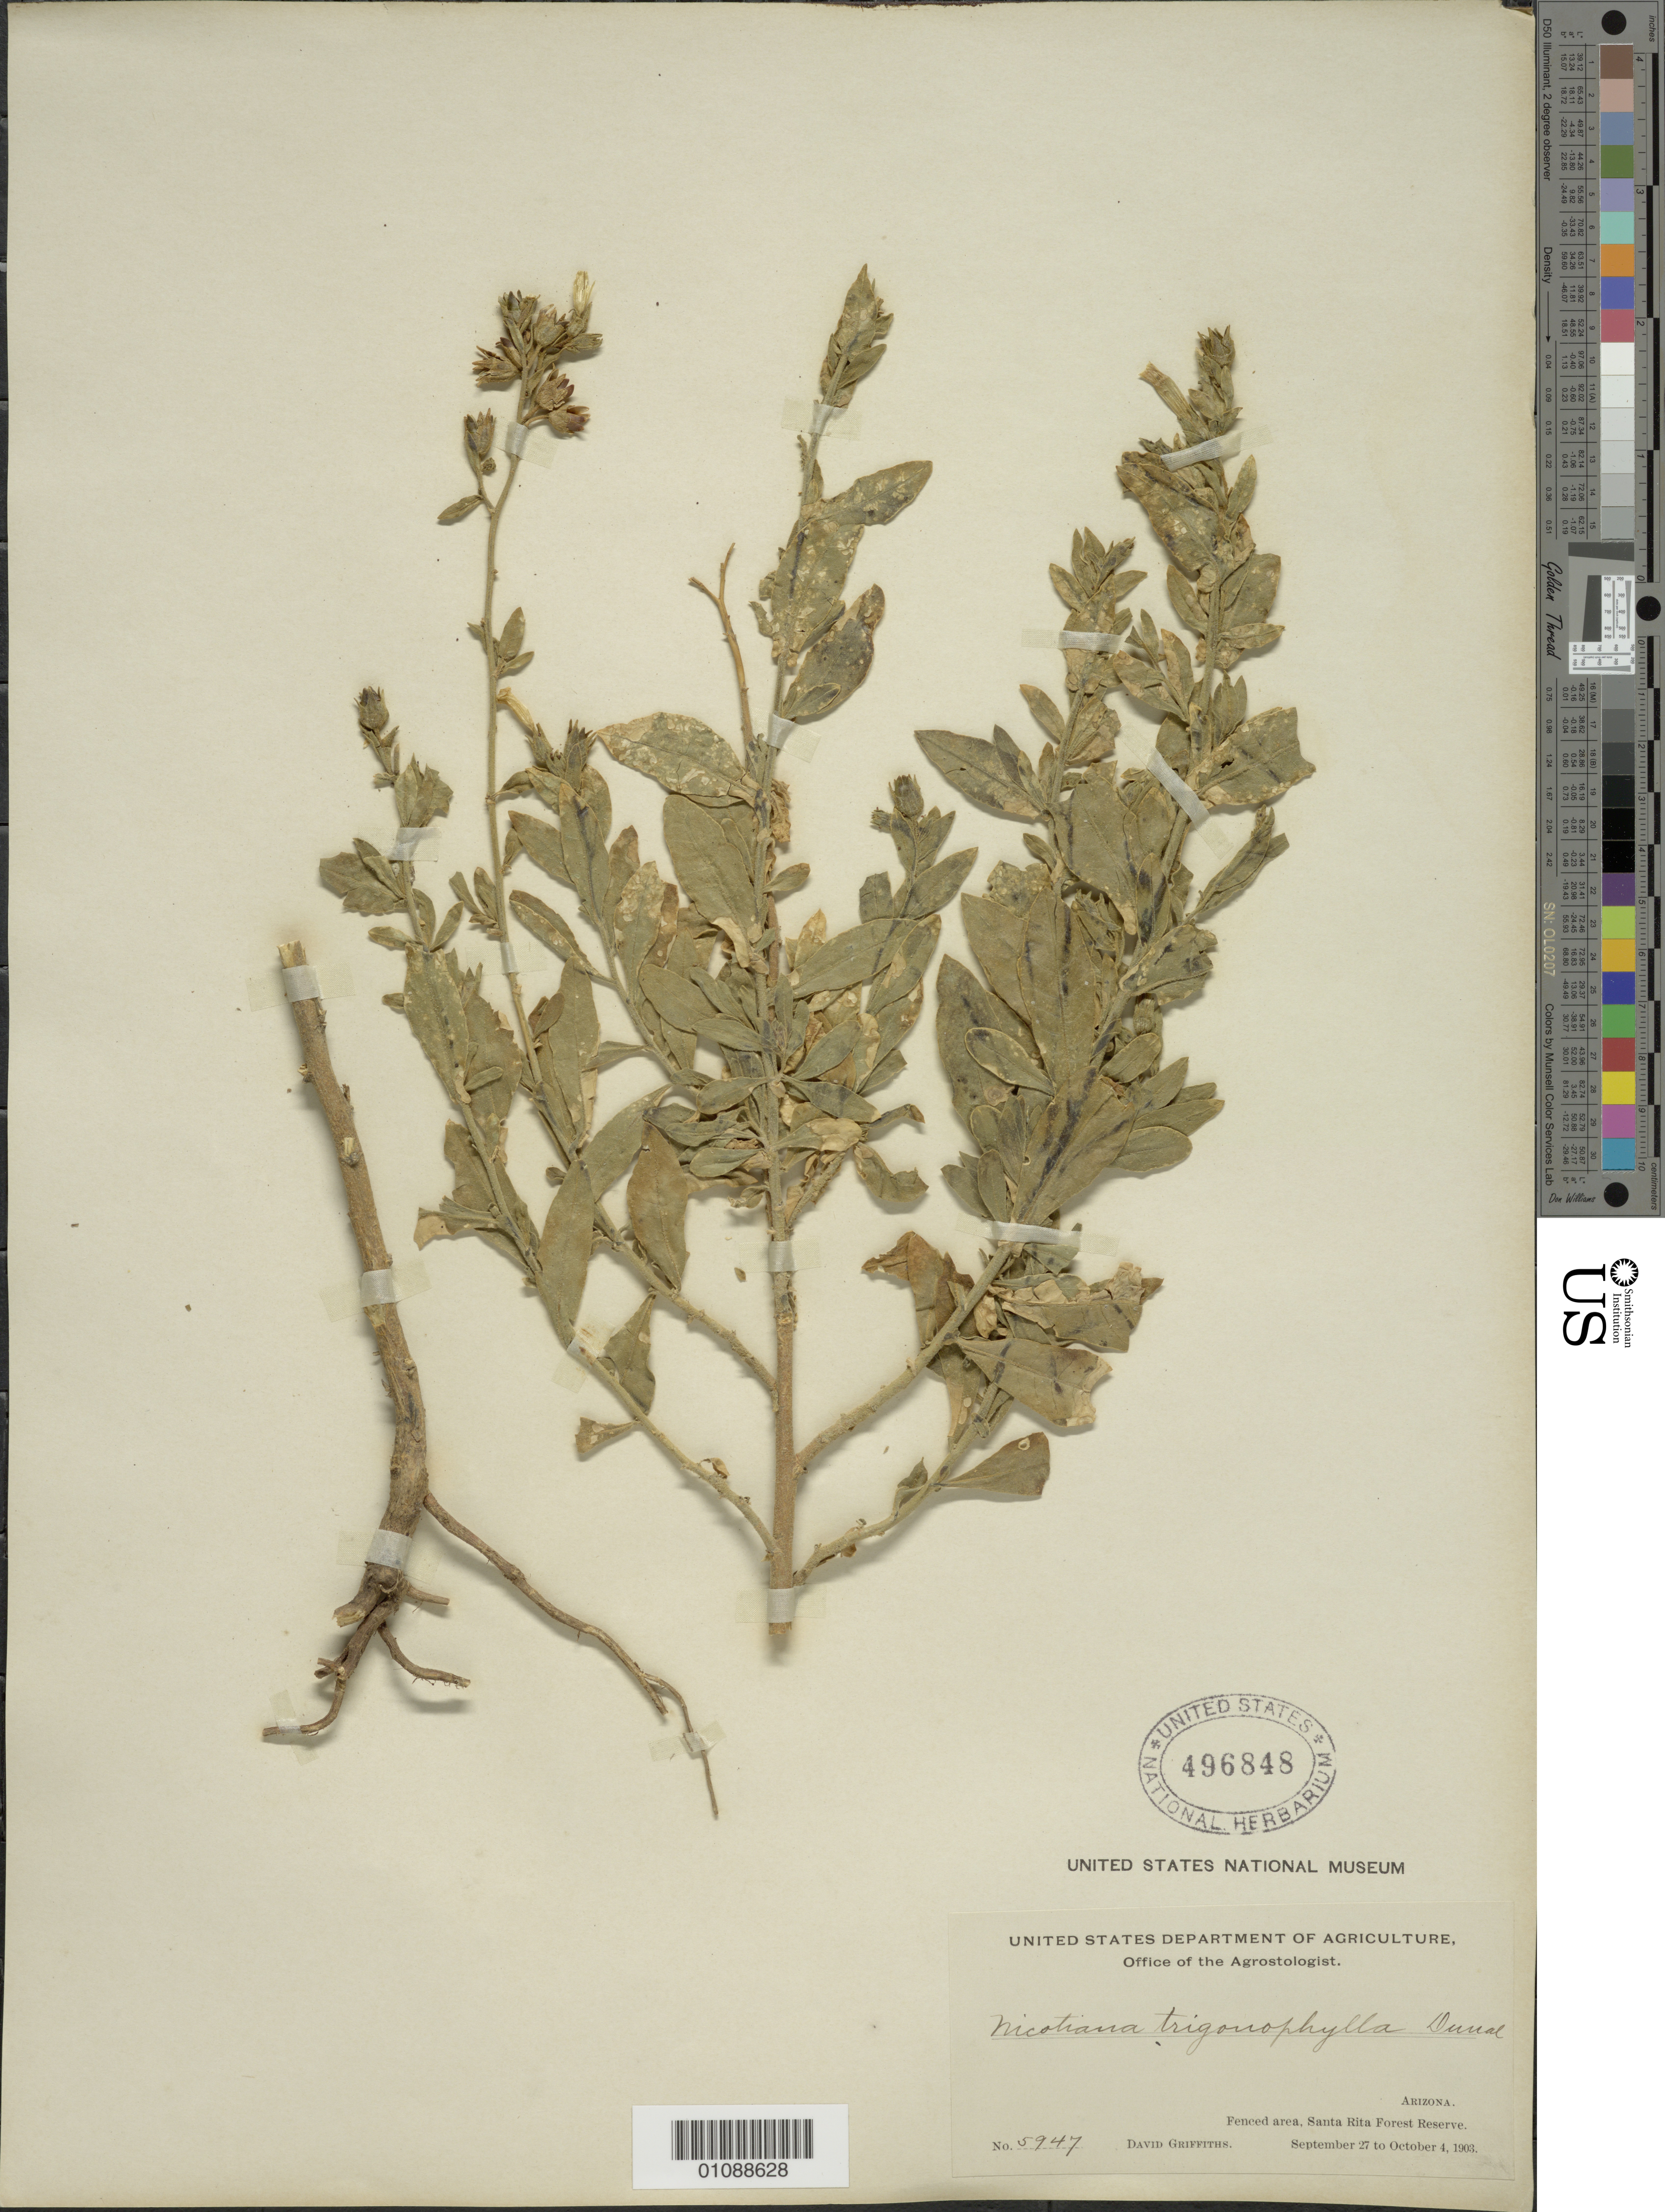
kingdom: Plantae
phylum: Tracheophyta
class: Magnoliopsida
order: Solanales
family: Solanaceae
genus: Nicotiana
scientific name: Nicotiana trigonophylla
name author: Dunal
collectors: D. Griffiths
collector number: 5947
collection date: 1903-09-27/1903-10-04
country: United States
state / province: Arizona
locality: Fenced area, Santa Rita Forest Reserve.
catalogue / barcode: US 496848